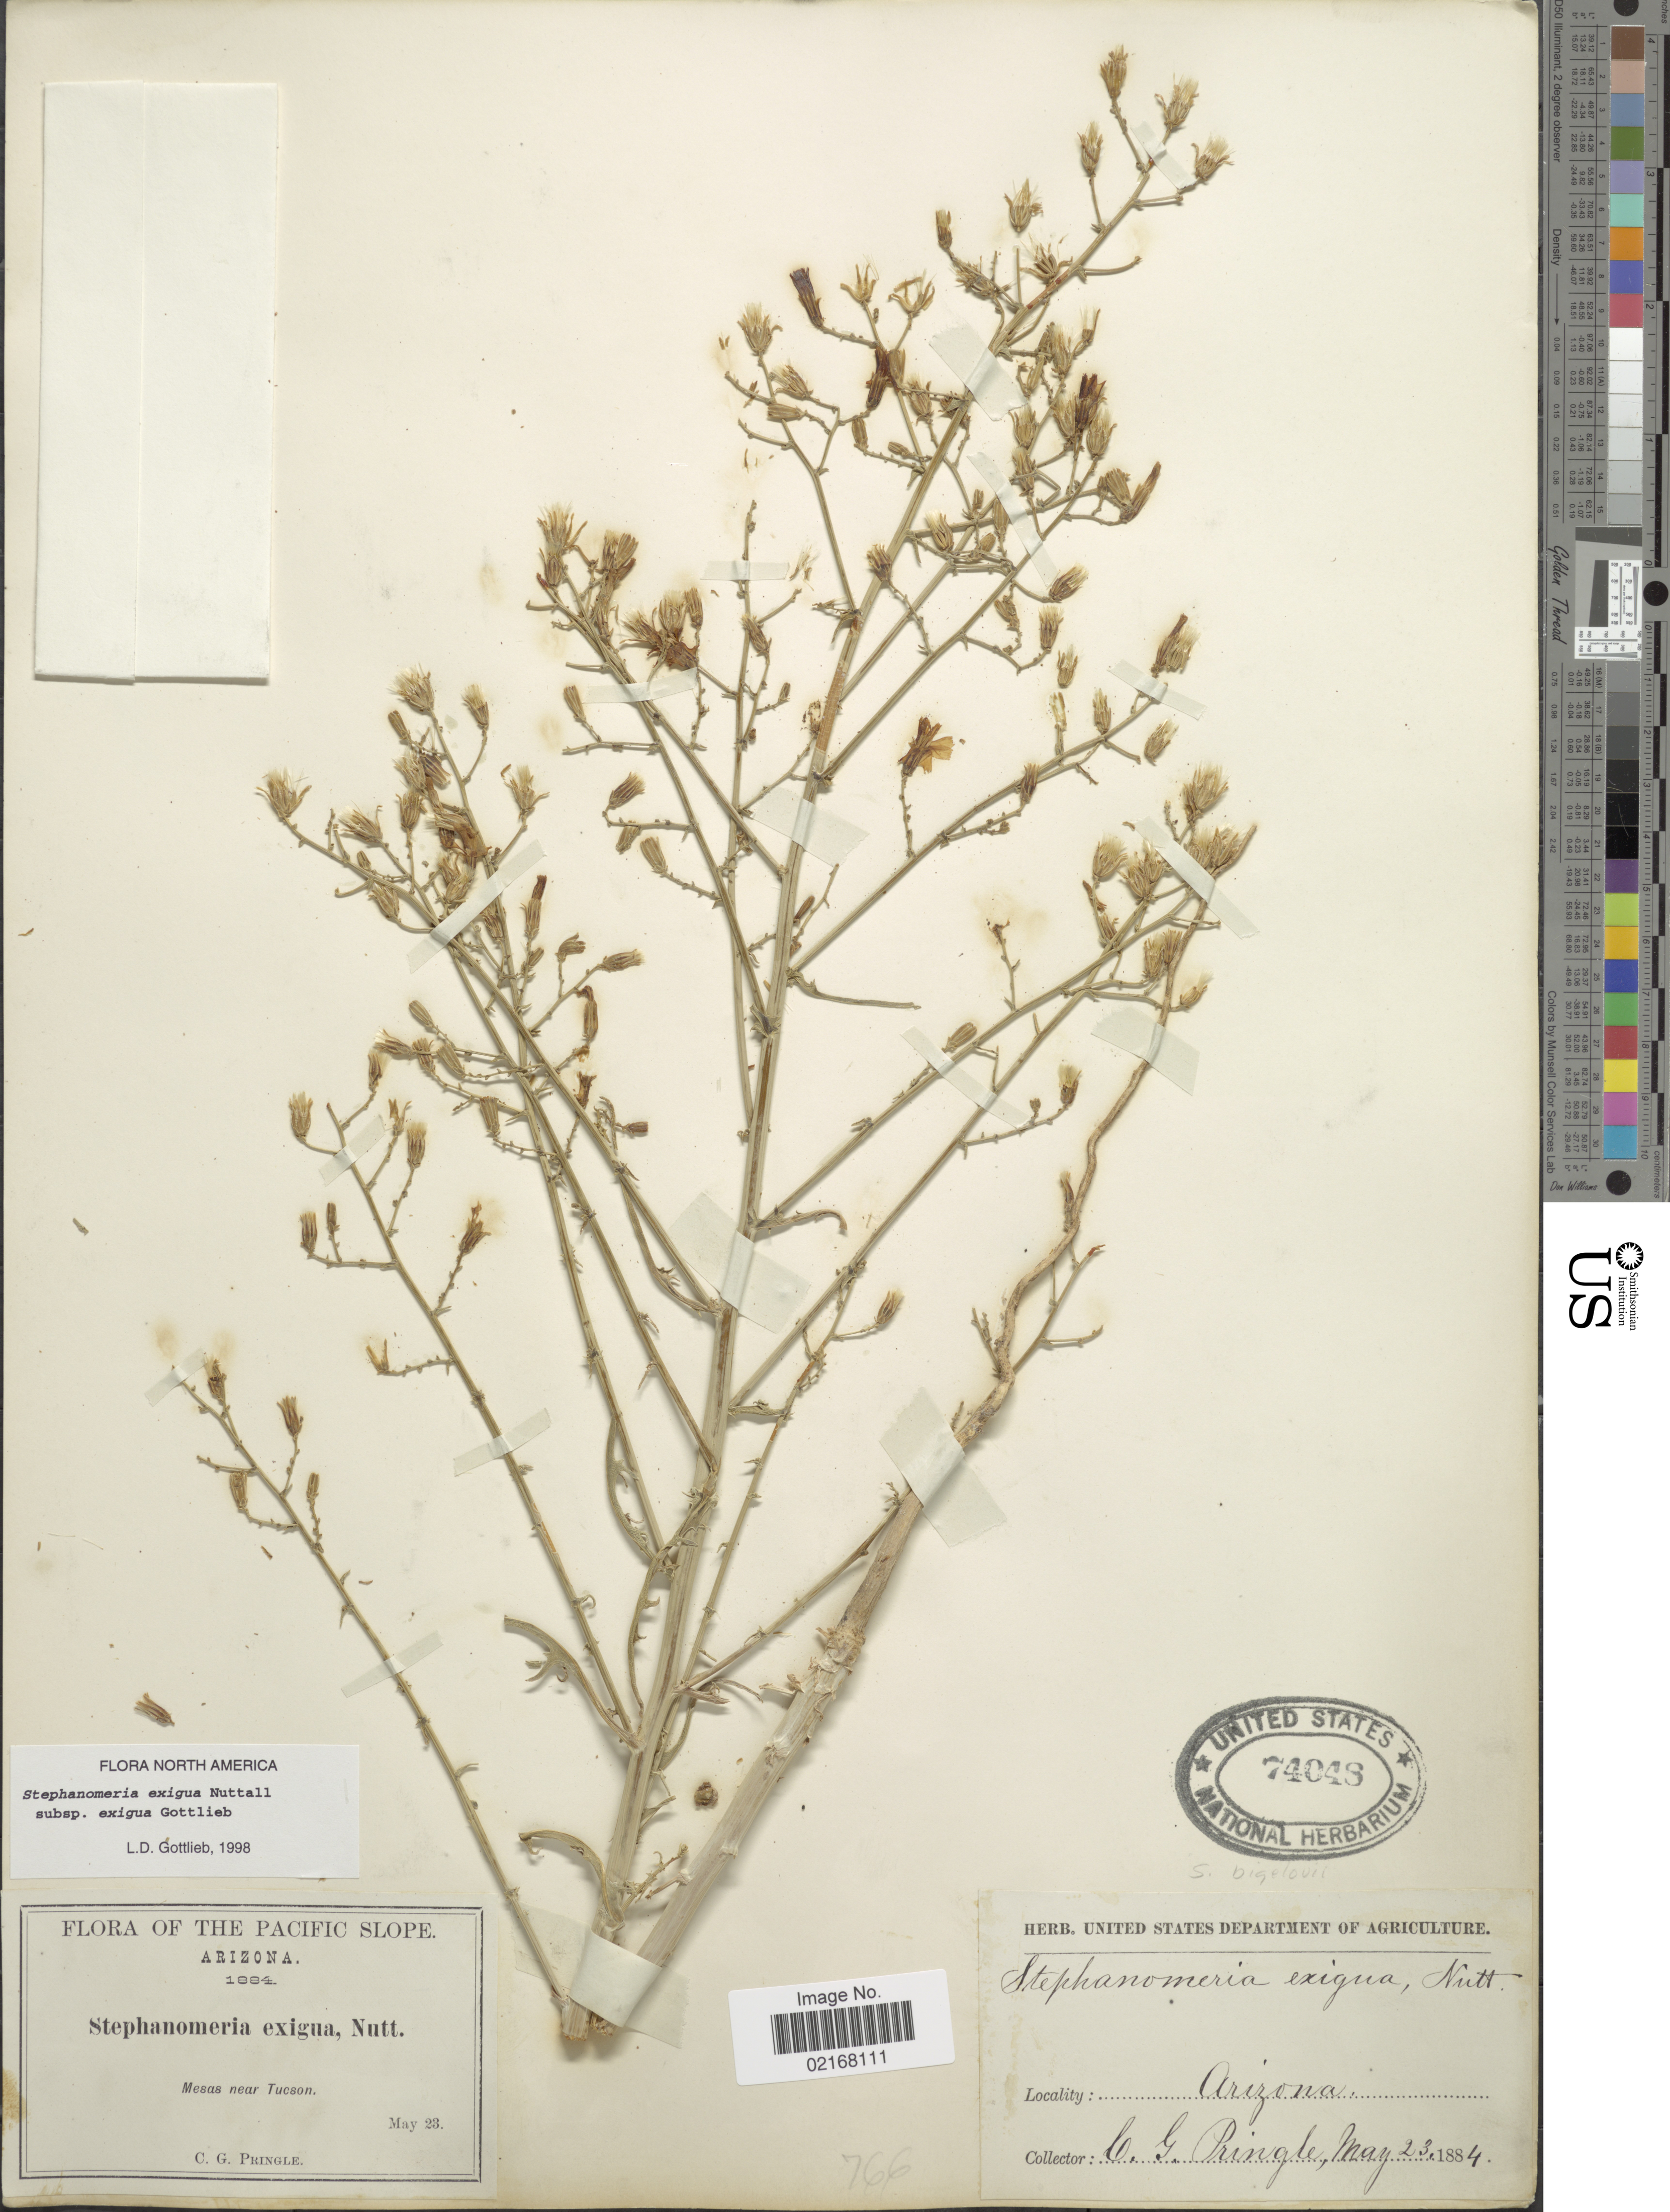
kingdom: Plantae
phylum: Tracheophyta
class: Magnoliopsida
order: Asterales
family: Asteraceae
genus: Stephanomeria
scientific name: Stephanomeria exigua subsp. exigua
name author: Nutt.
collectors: C. G. Pringle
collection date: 1884-05-23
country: United States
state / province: Arizona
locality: Pacific Slope. Arizona. Mesas near Tucson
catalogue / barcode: US 74048